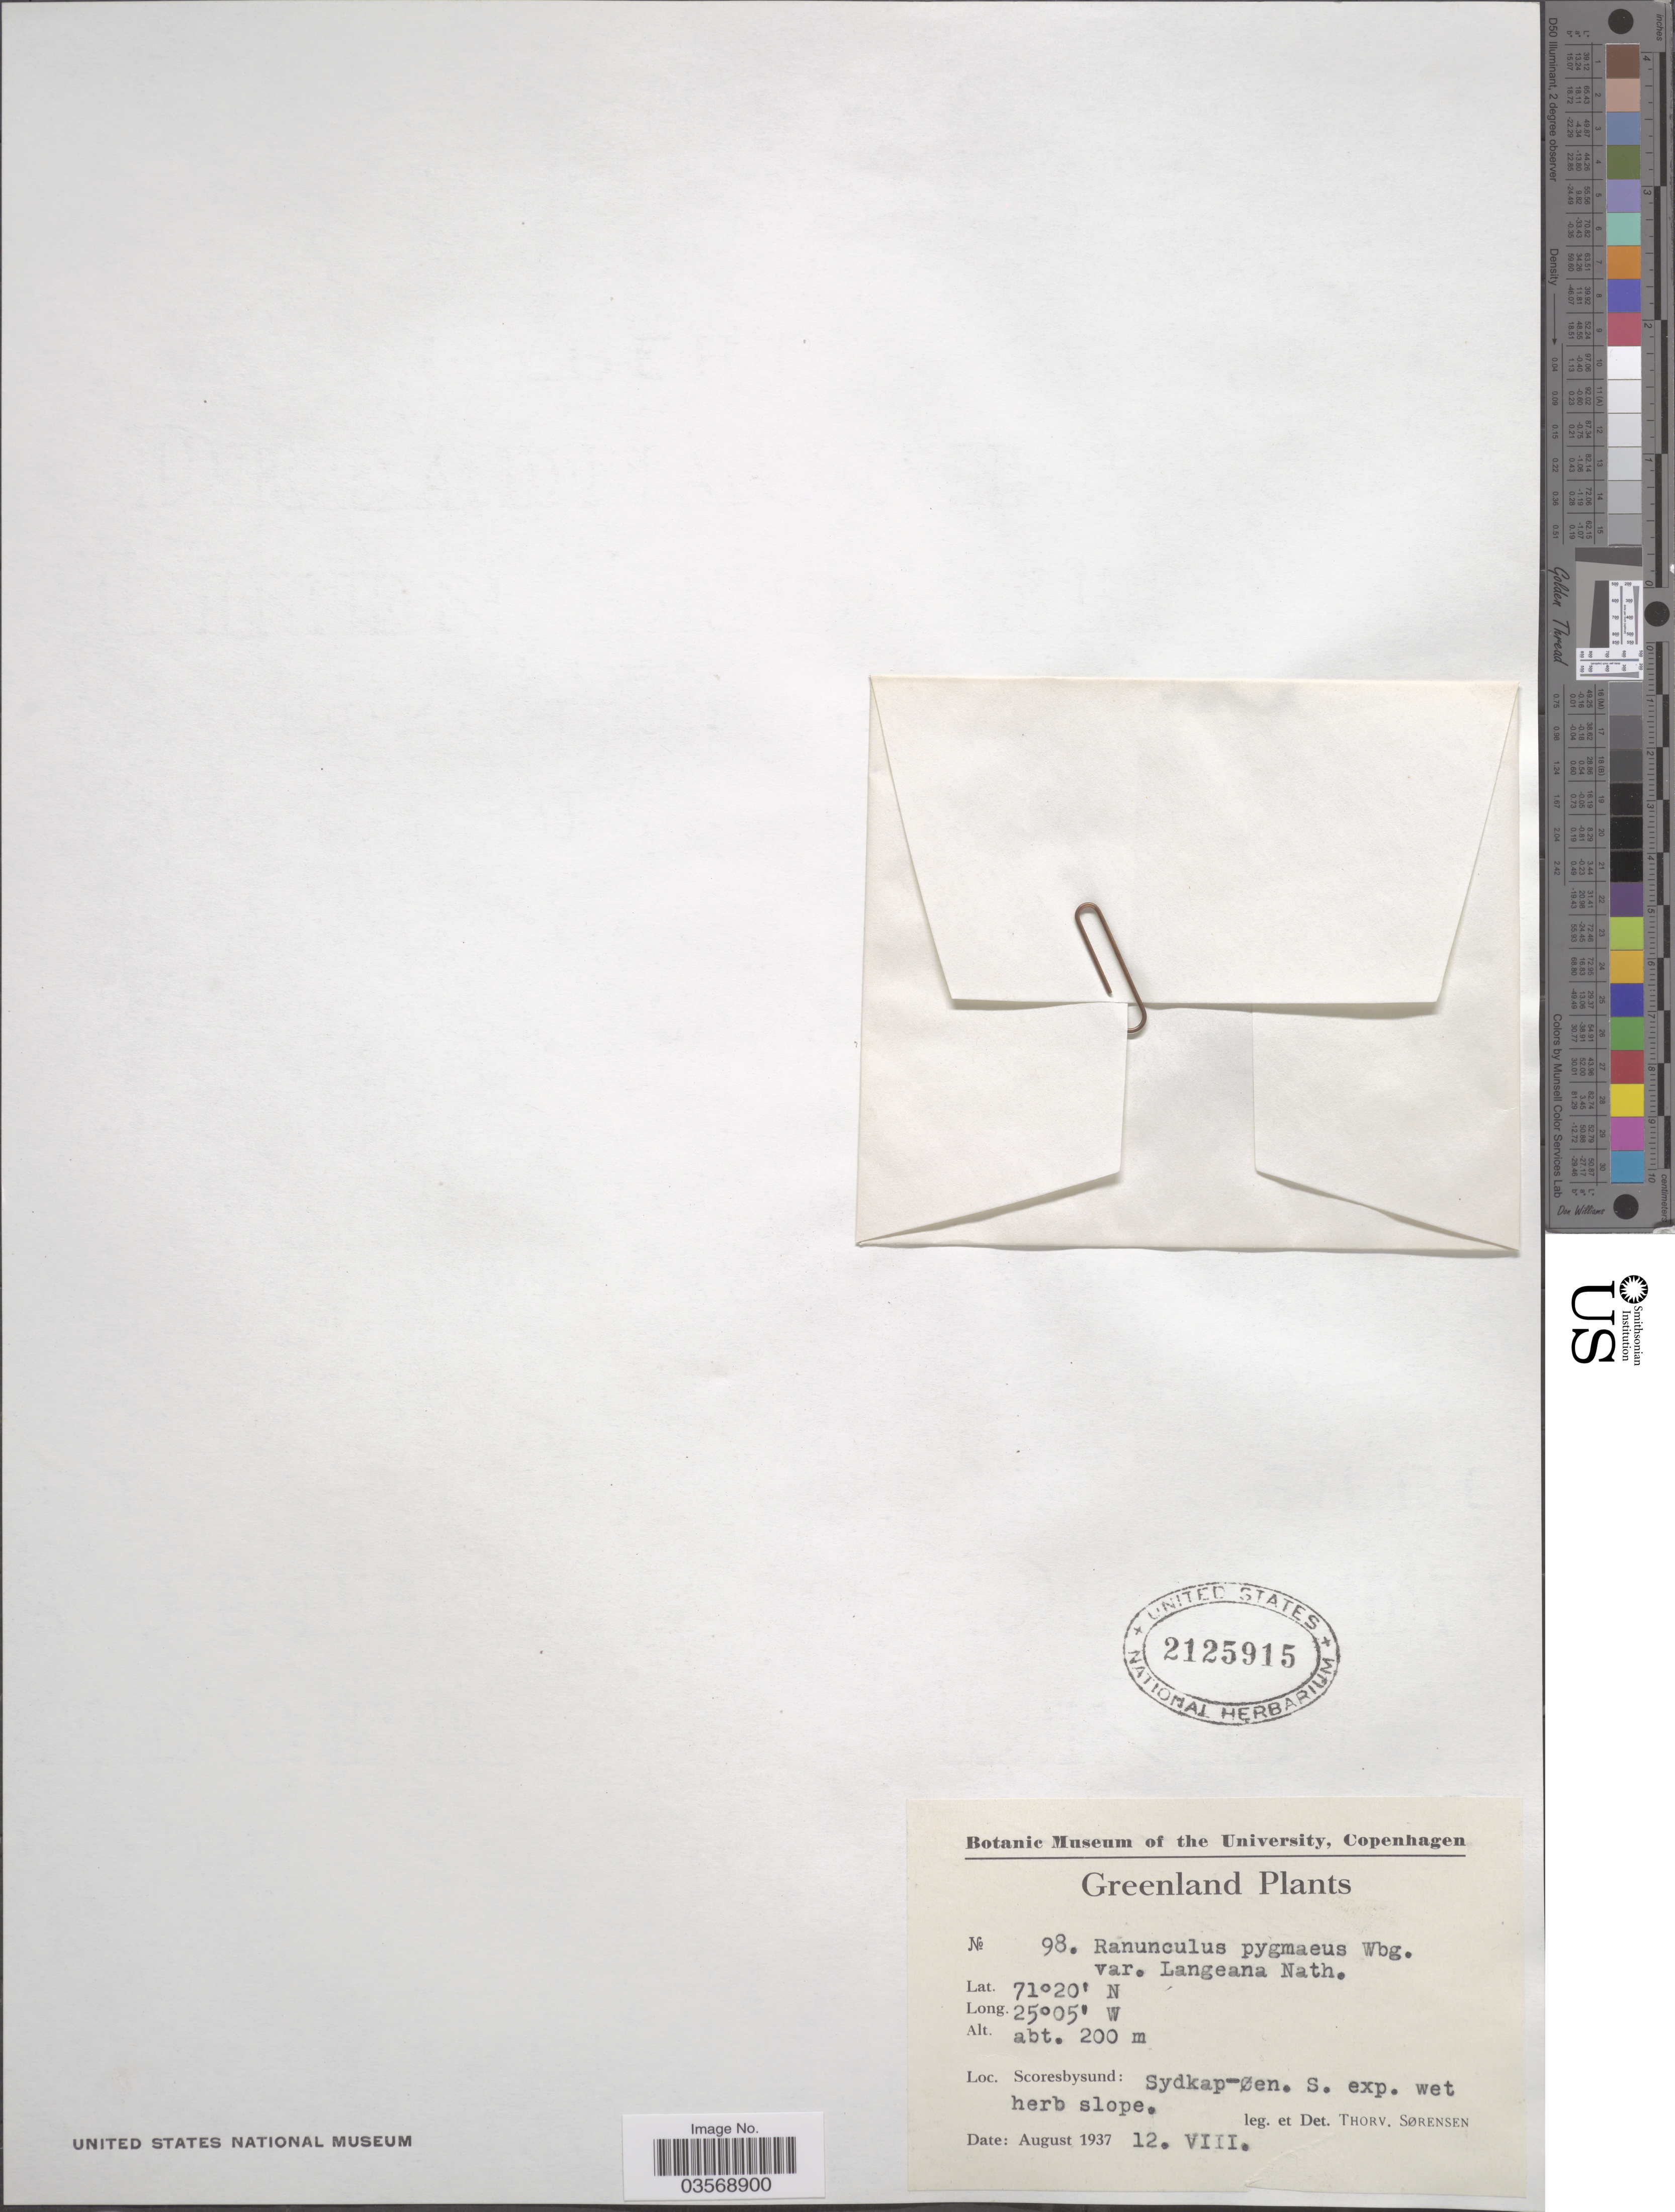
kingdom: Plantae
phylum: Tracheophyta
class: Magnoliopsida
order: Ranunculales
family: Ranunculaceae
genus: Ranunculus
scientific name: Ranunculus pygmaeus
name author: Wahlenb.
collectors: T. Sorensen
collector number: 98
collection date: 1937-08-12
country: Greenland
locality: Scoresbysund: Sydkap-Øen. S.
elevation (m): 200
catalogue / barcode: US 2125915